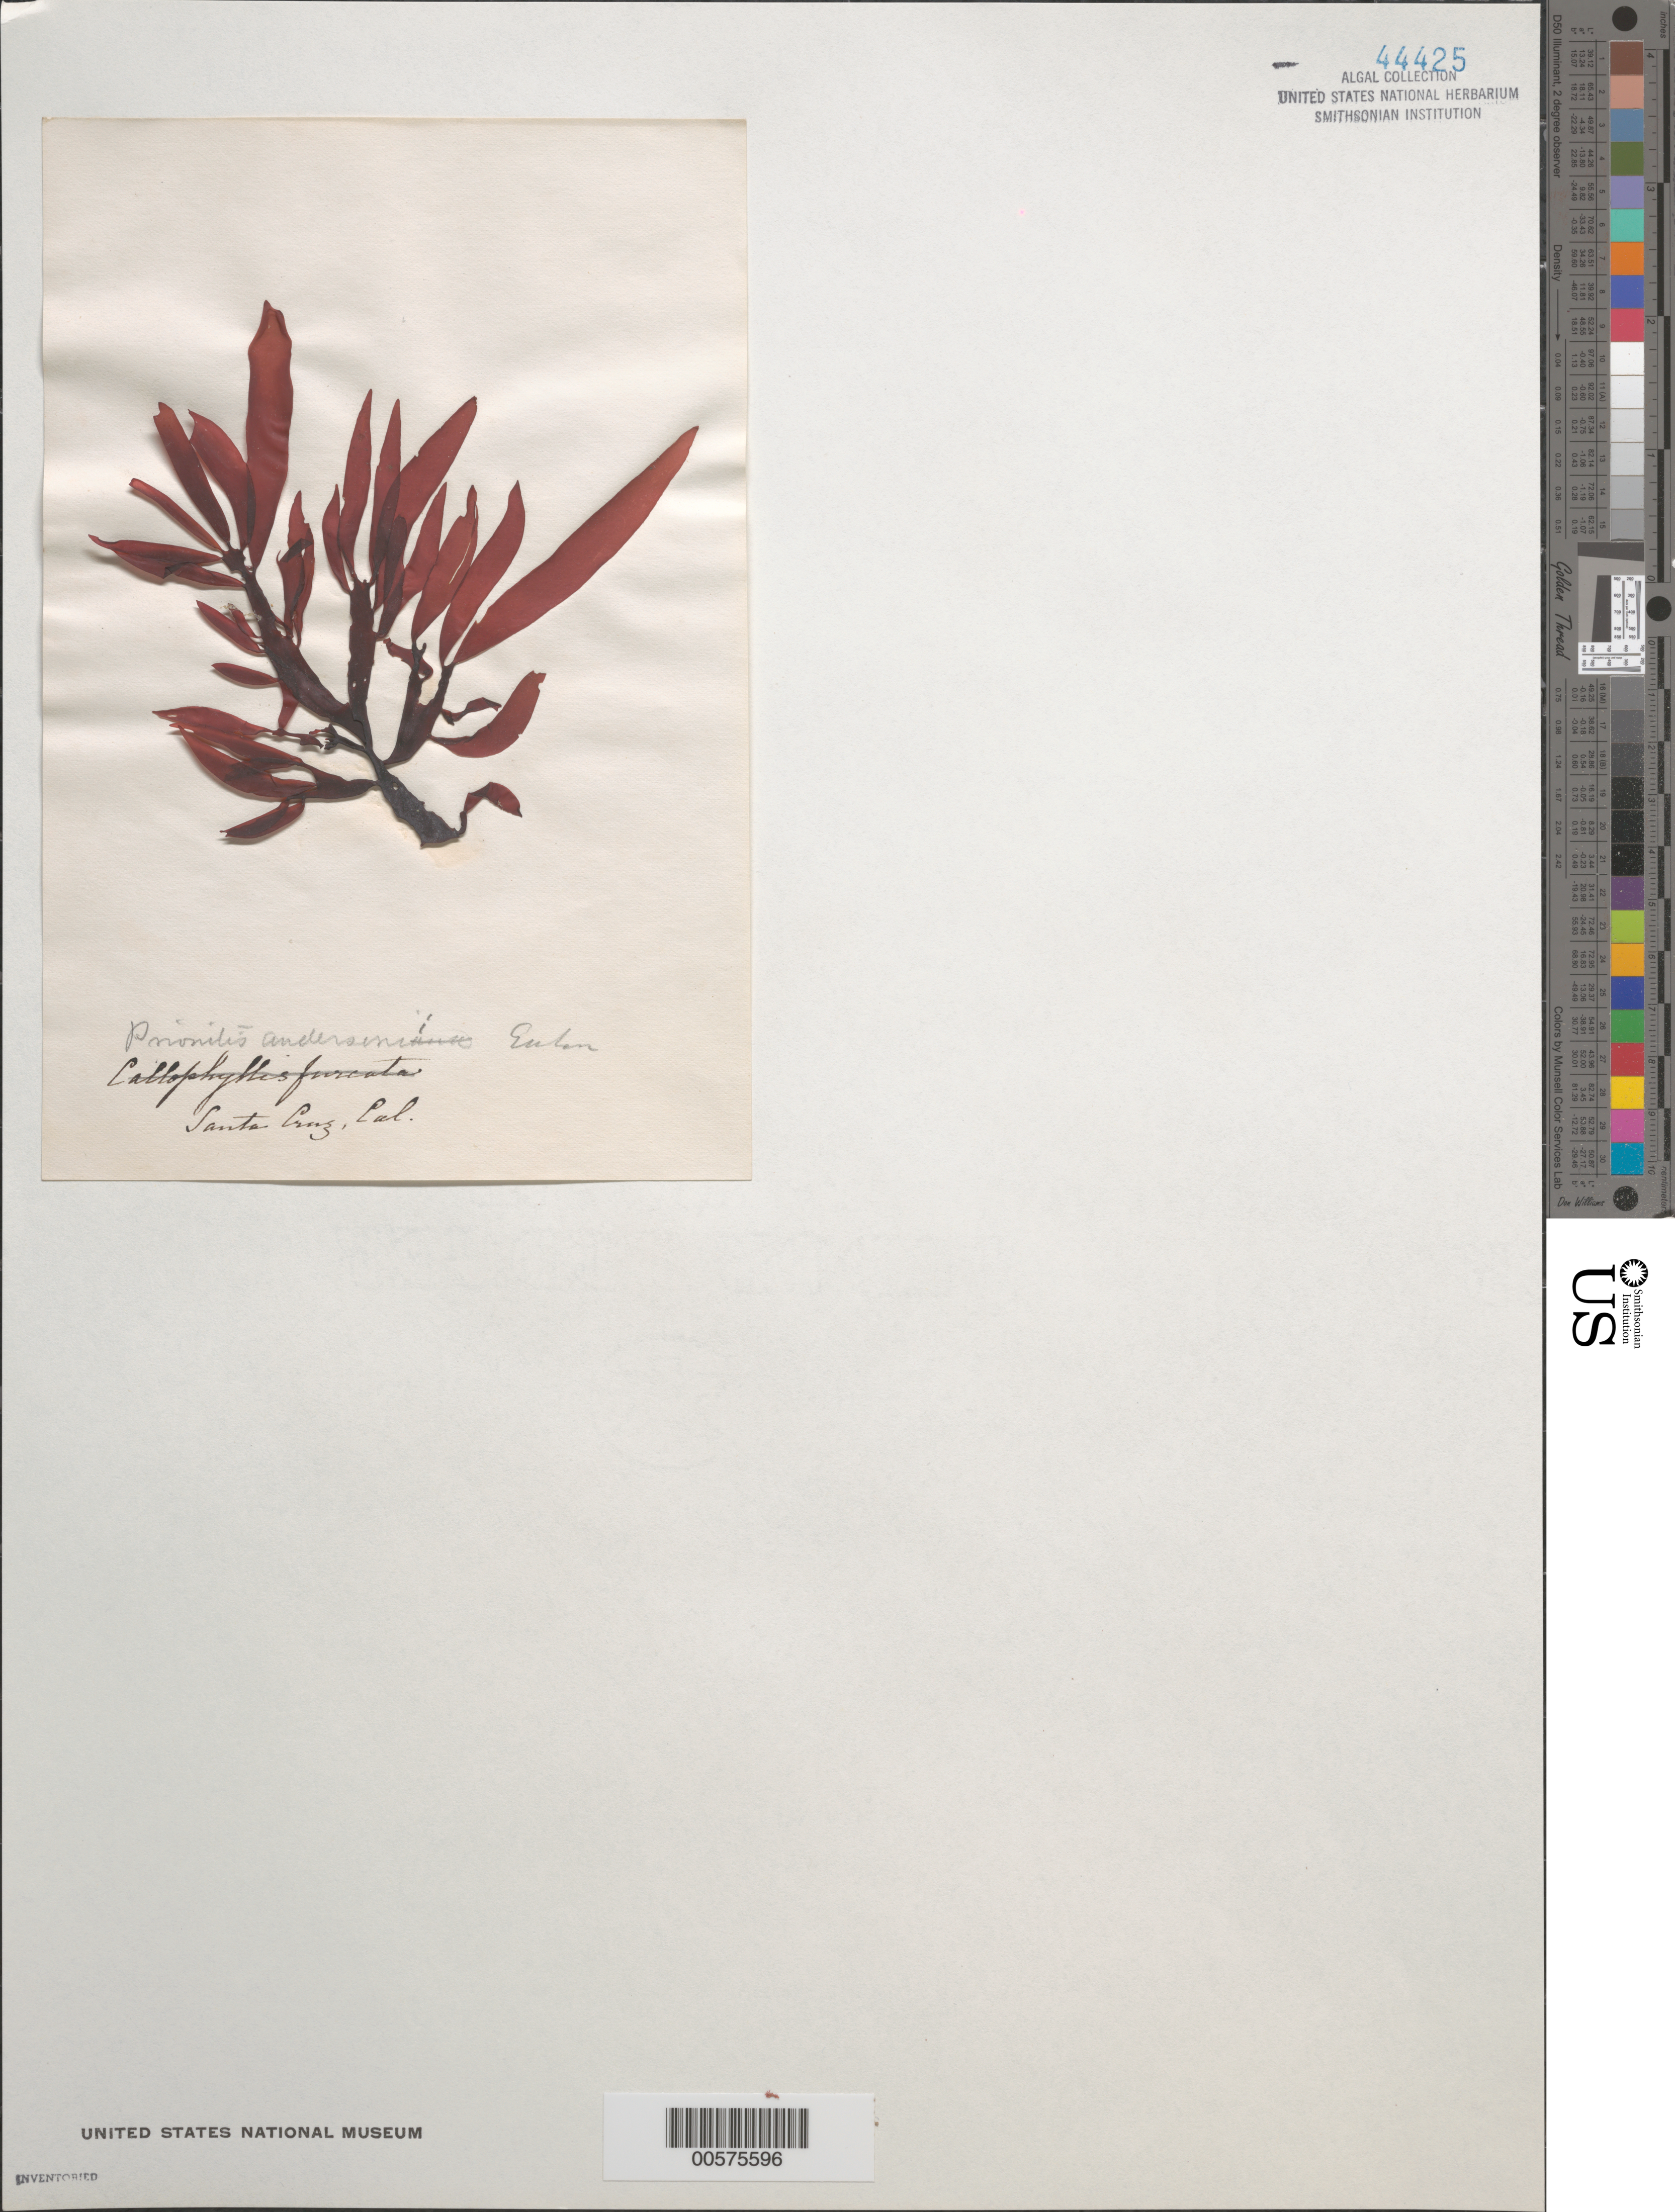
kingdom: Plantae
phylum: Rhodophyta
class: Florideophyceae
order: Cryptonemiales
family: Cryptonemiaceae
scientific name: Prionitis sternbergii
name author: (C. Agardh) J. Agardh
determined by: Algae name updating Project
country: United States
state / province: California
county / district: Santa Cruz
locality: Santa Cruz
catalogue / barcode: US 44425